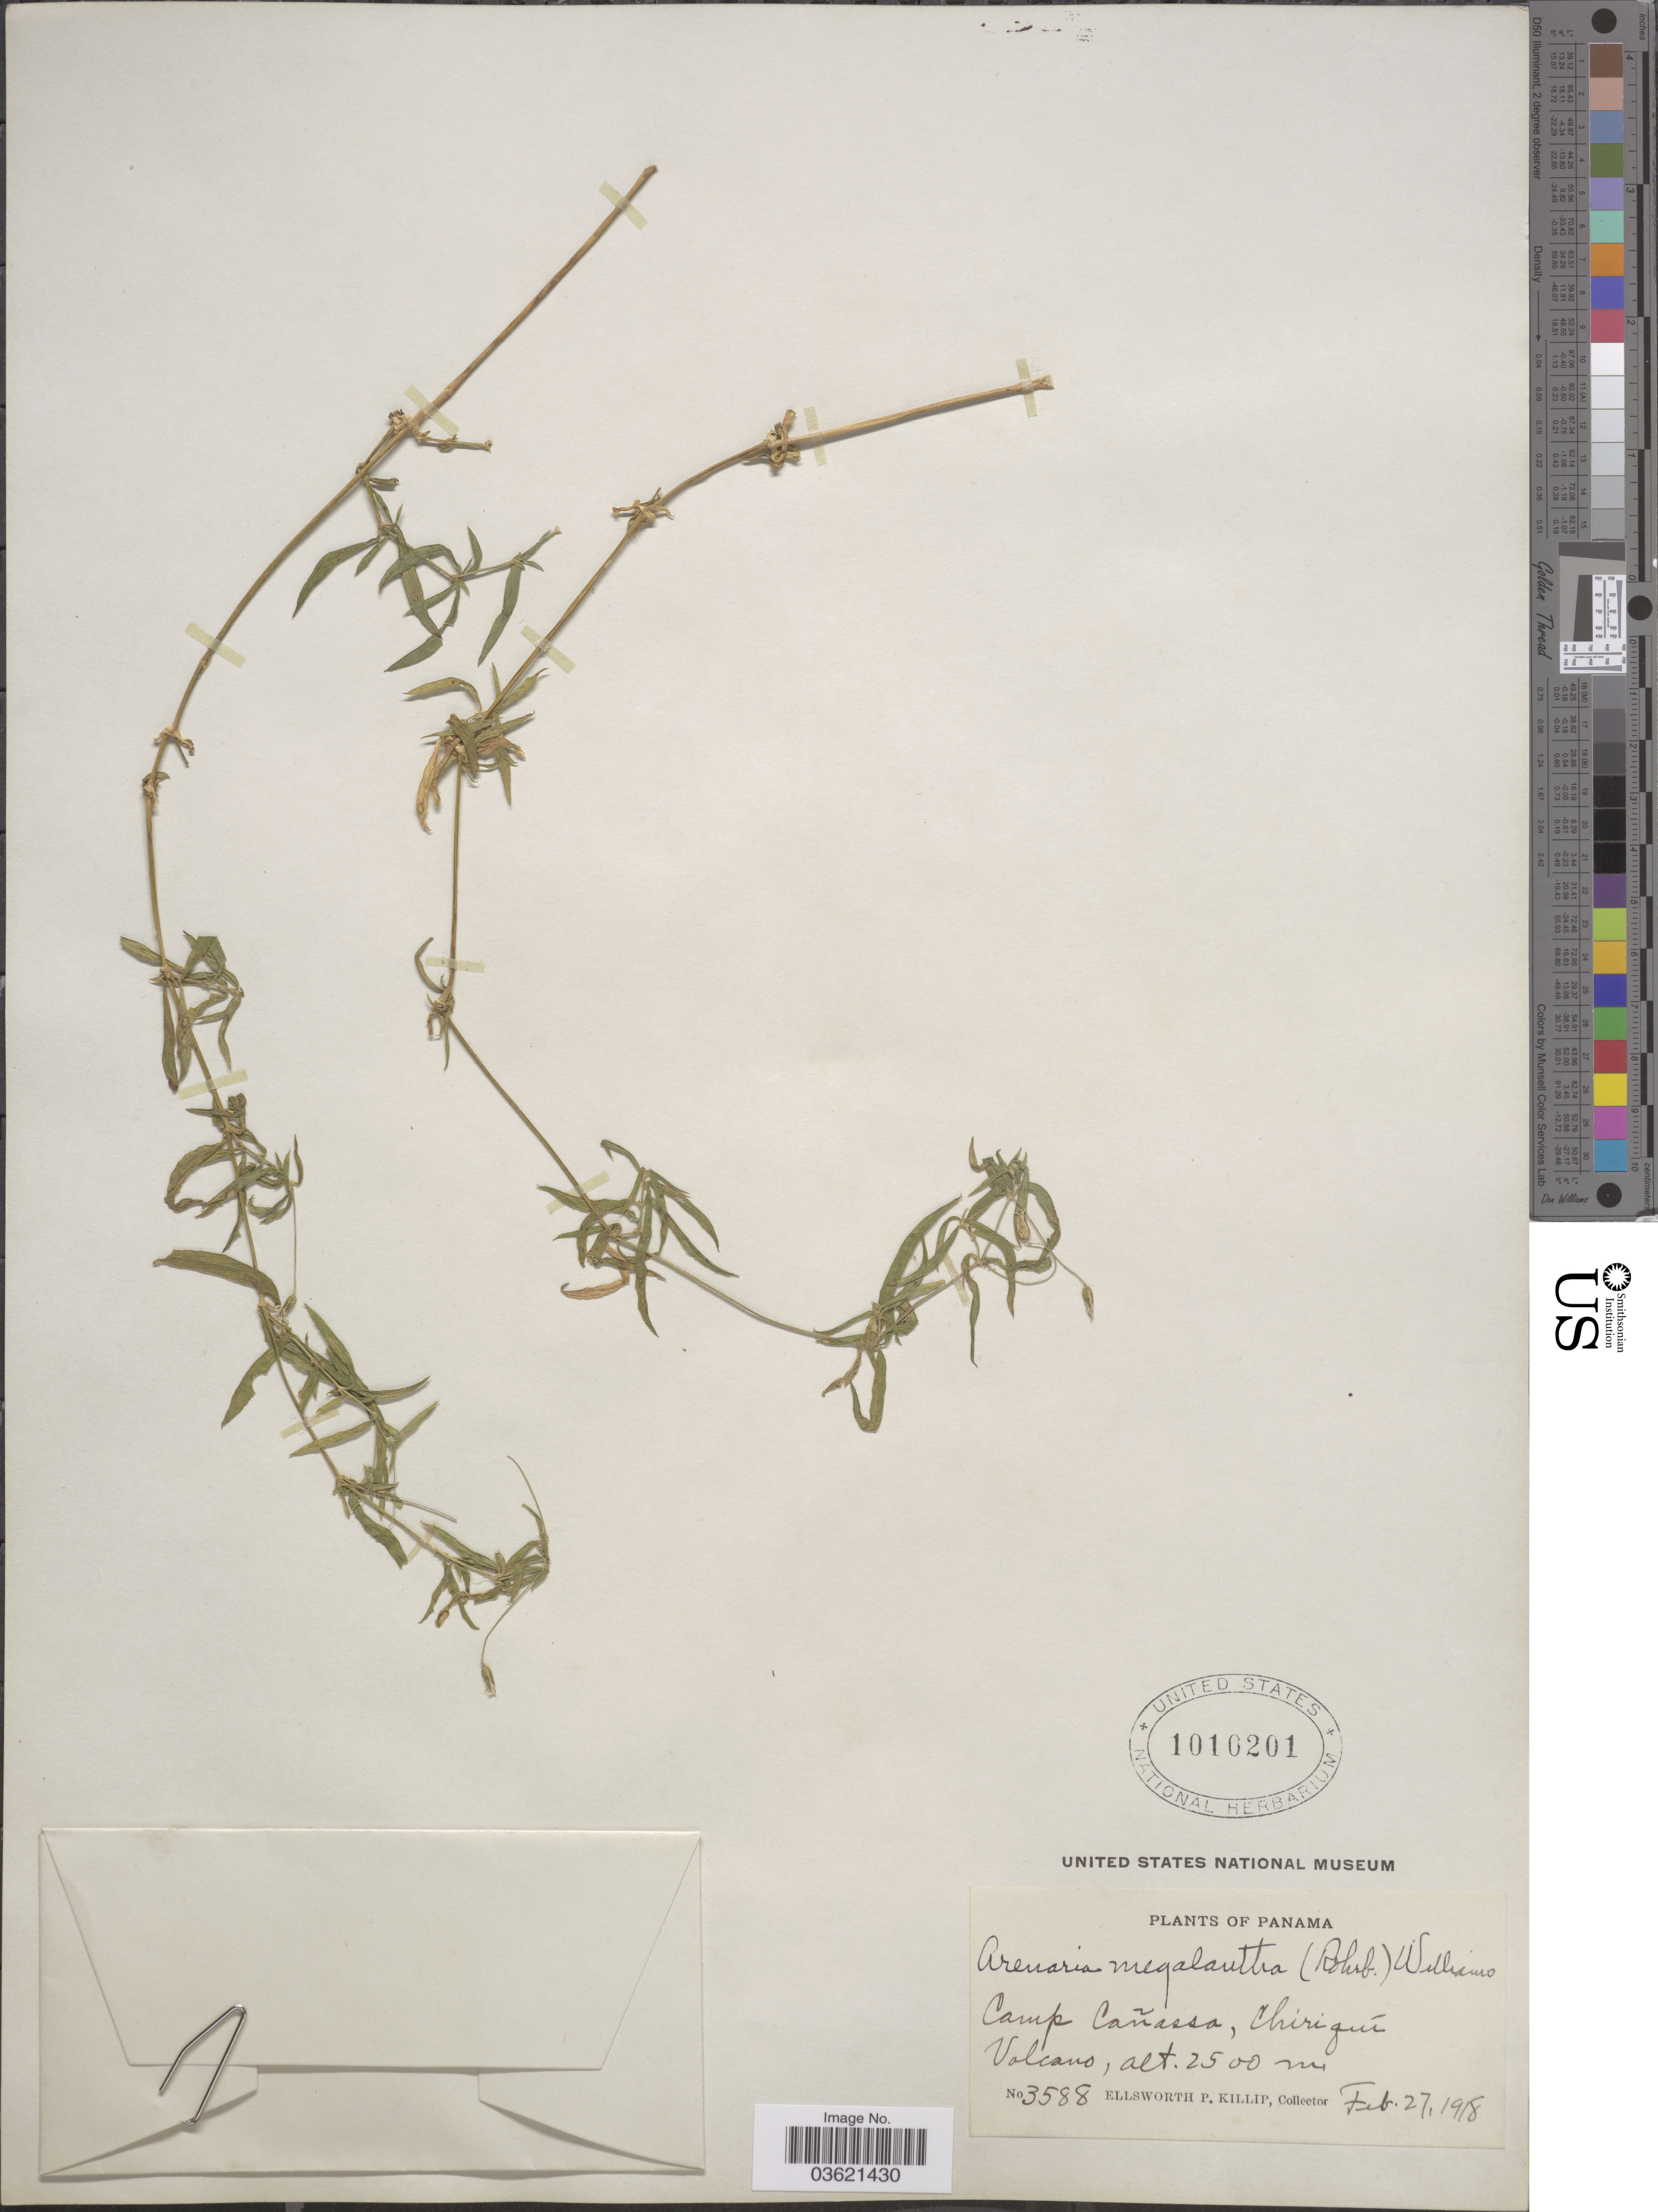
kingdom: Plantae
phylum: Tracheophyta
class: Magnoliopsida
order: Caryophyllales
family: Caryophyllaceae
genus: Arenaria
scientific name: Arenaria guatemalensis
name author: Standl. ex Steyerm.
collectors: E. P. Killip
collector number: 3588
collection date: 1918-02-27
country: Panama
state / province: Chiriqui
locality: Camp Cañassa, Chiriquí Volcano.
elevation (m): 2500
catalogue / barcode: US 1010201